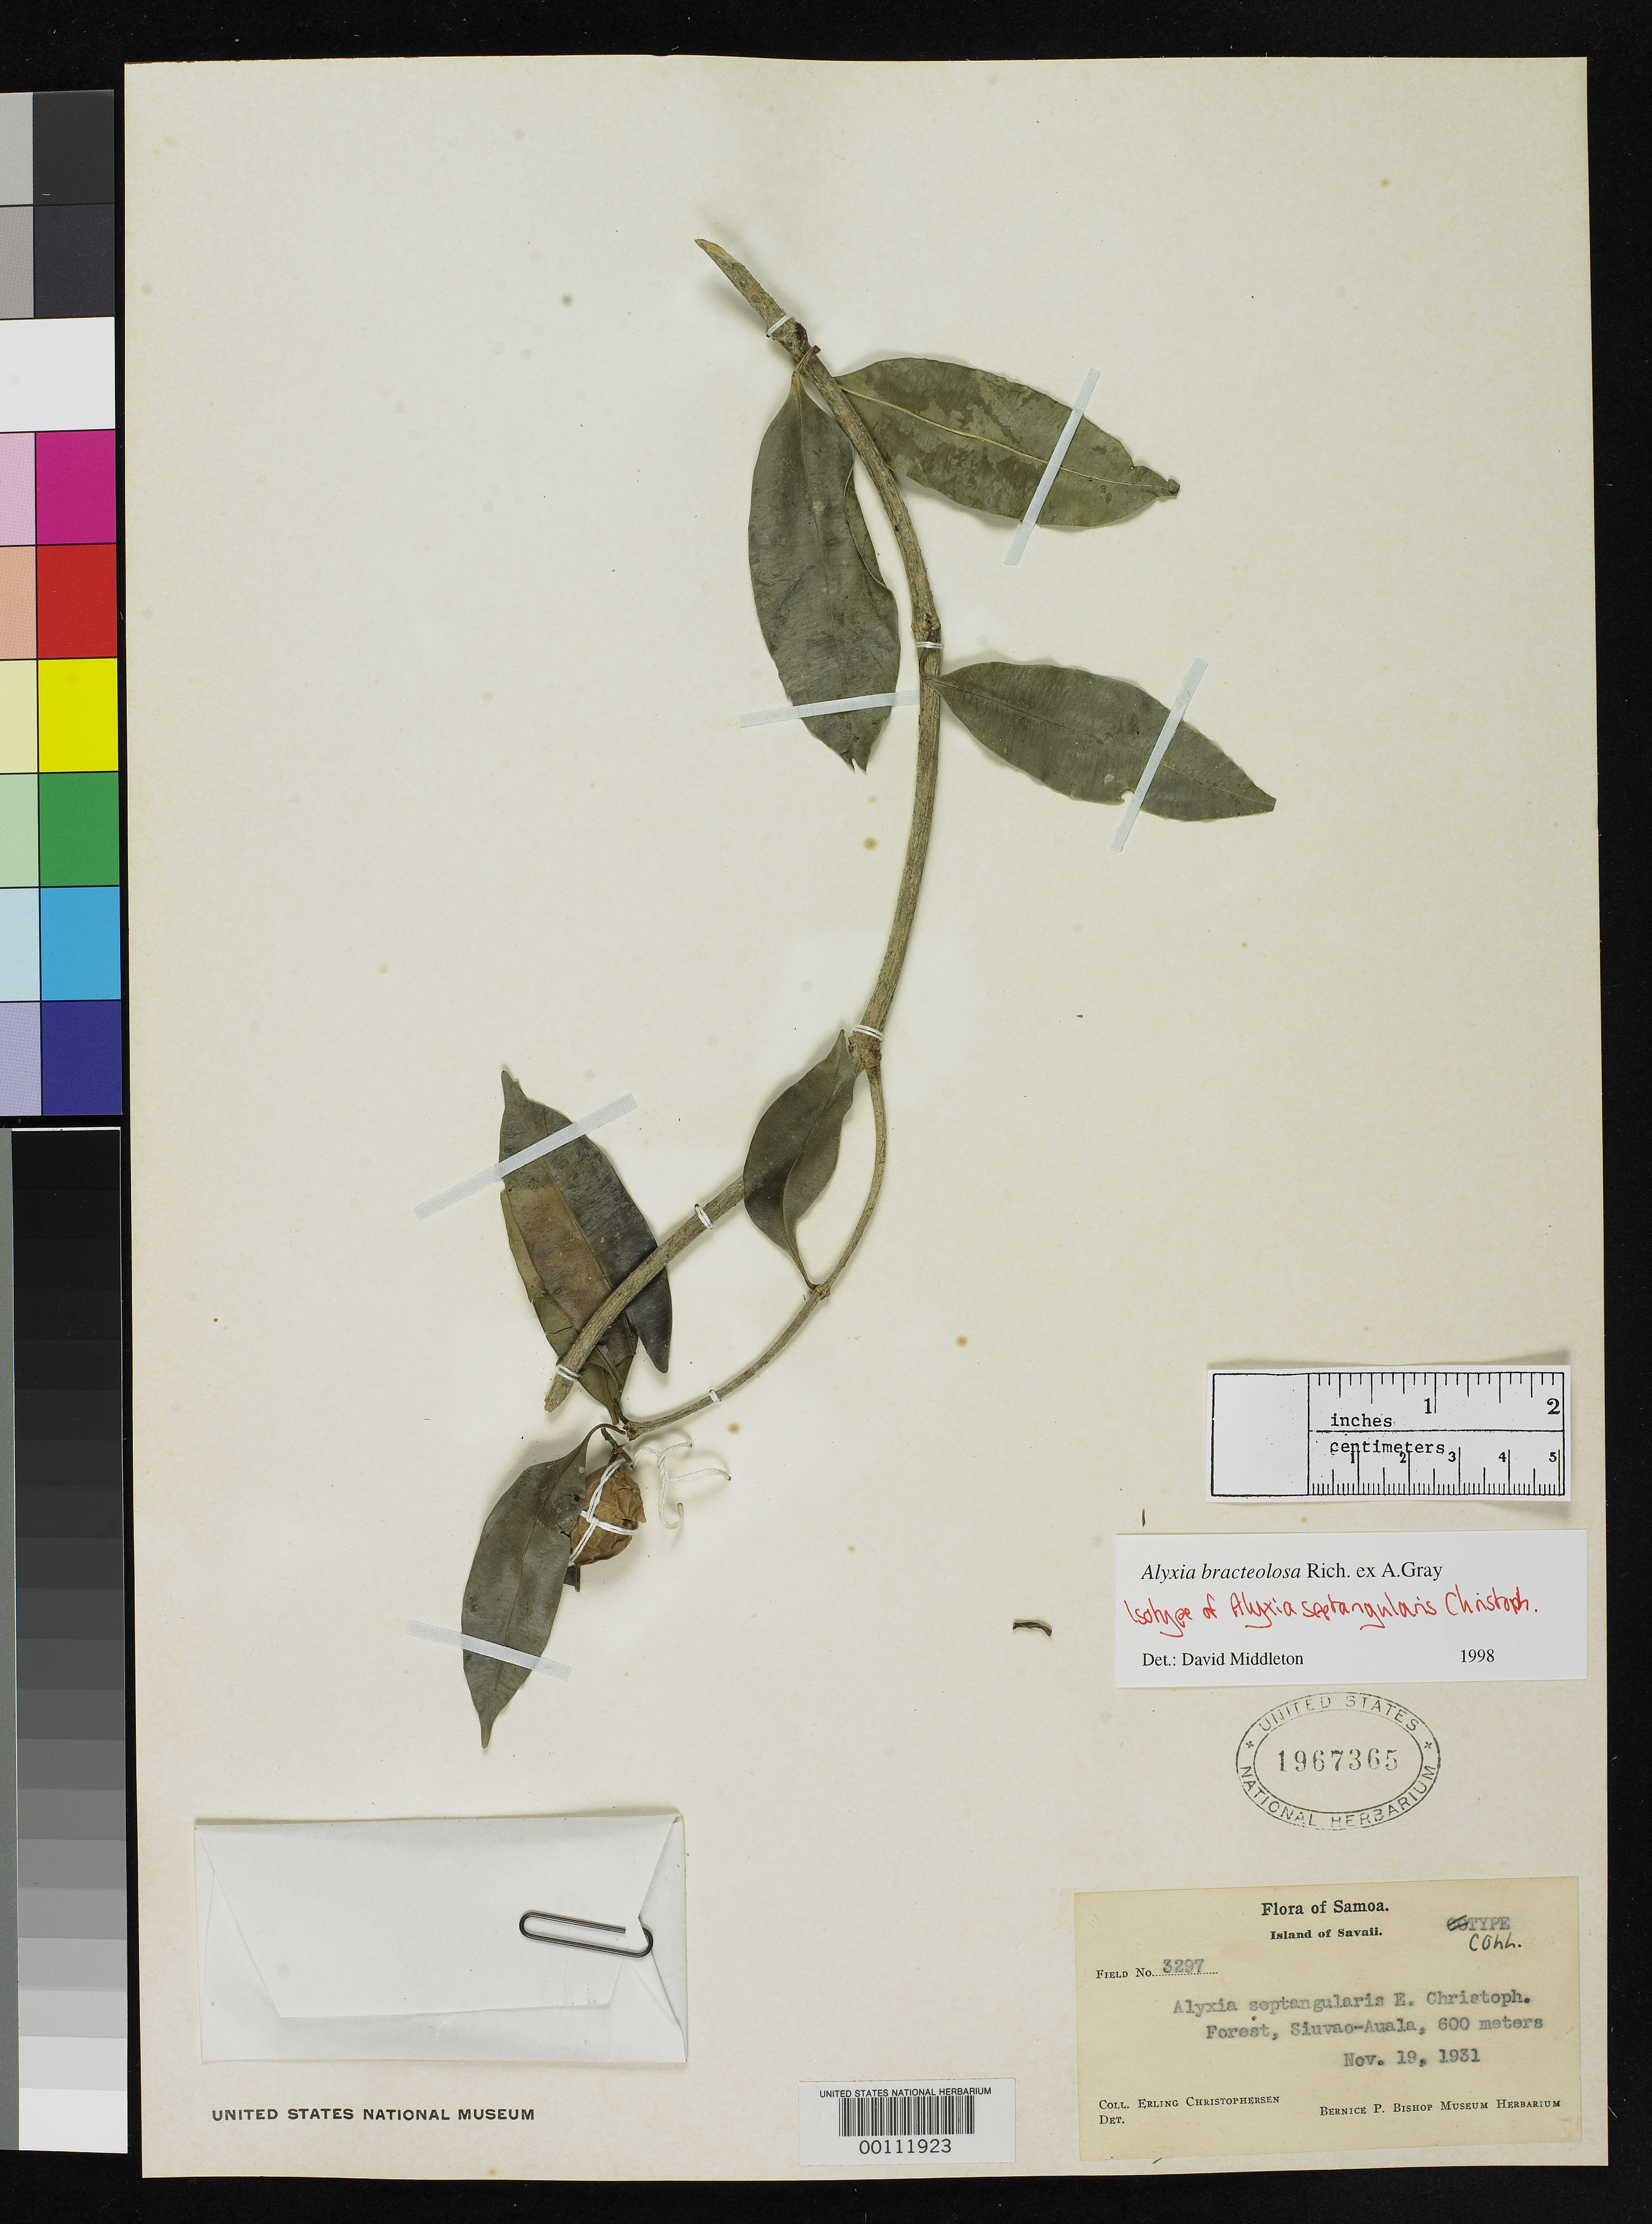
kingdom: Plantae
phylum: Tracheophyta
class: Magnoliopsida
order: Gentianales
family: Apocynaceae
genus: Alyxia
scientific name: Alyxia septangularis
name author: Christoph.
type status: Isotype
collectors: E. Christophersen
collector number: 3297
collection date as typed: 19 Nov 1931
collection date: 1931-11-19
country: Samoa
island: Savai'i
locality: Siuvao-Avala. [Western Samoa]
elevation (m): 600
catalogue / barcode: US 1967365